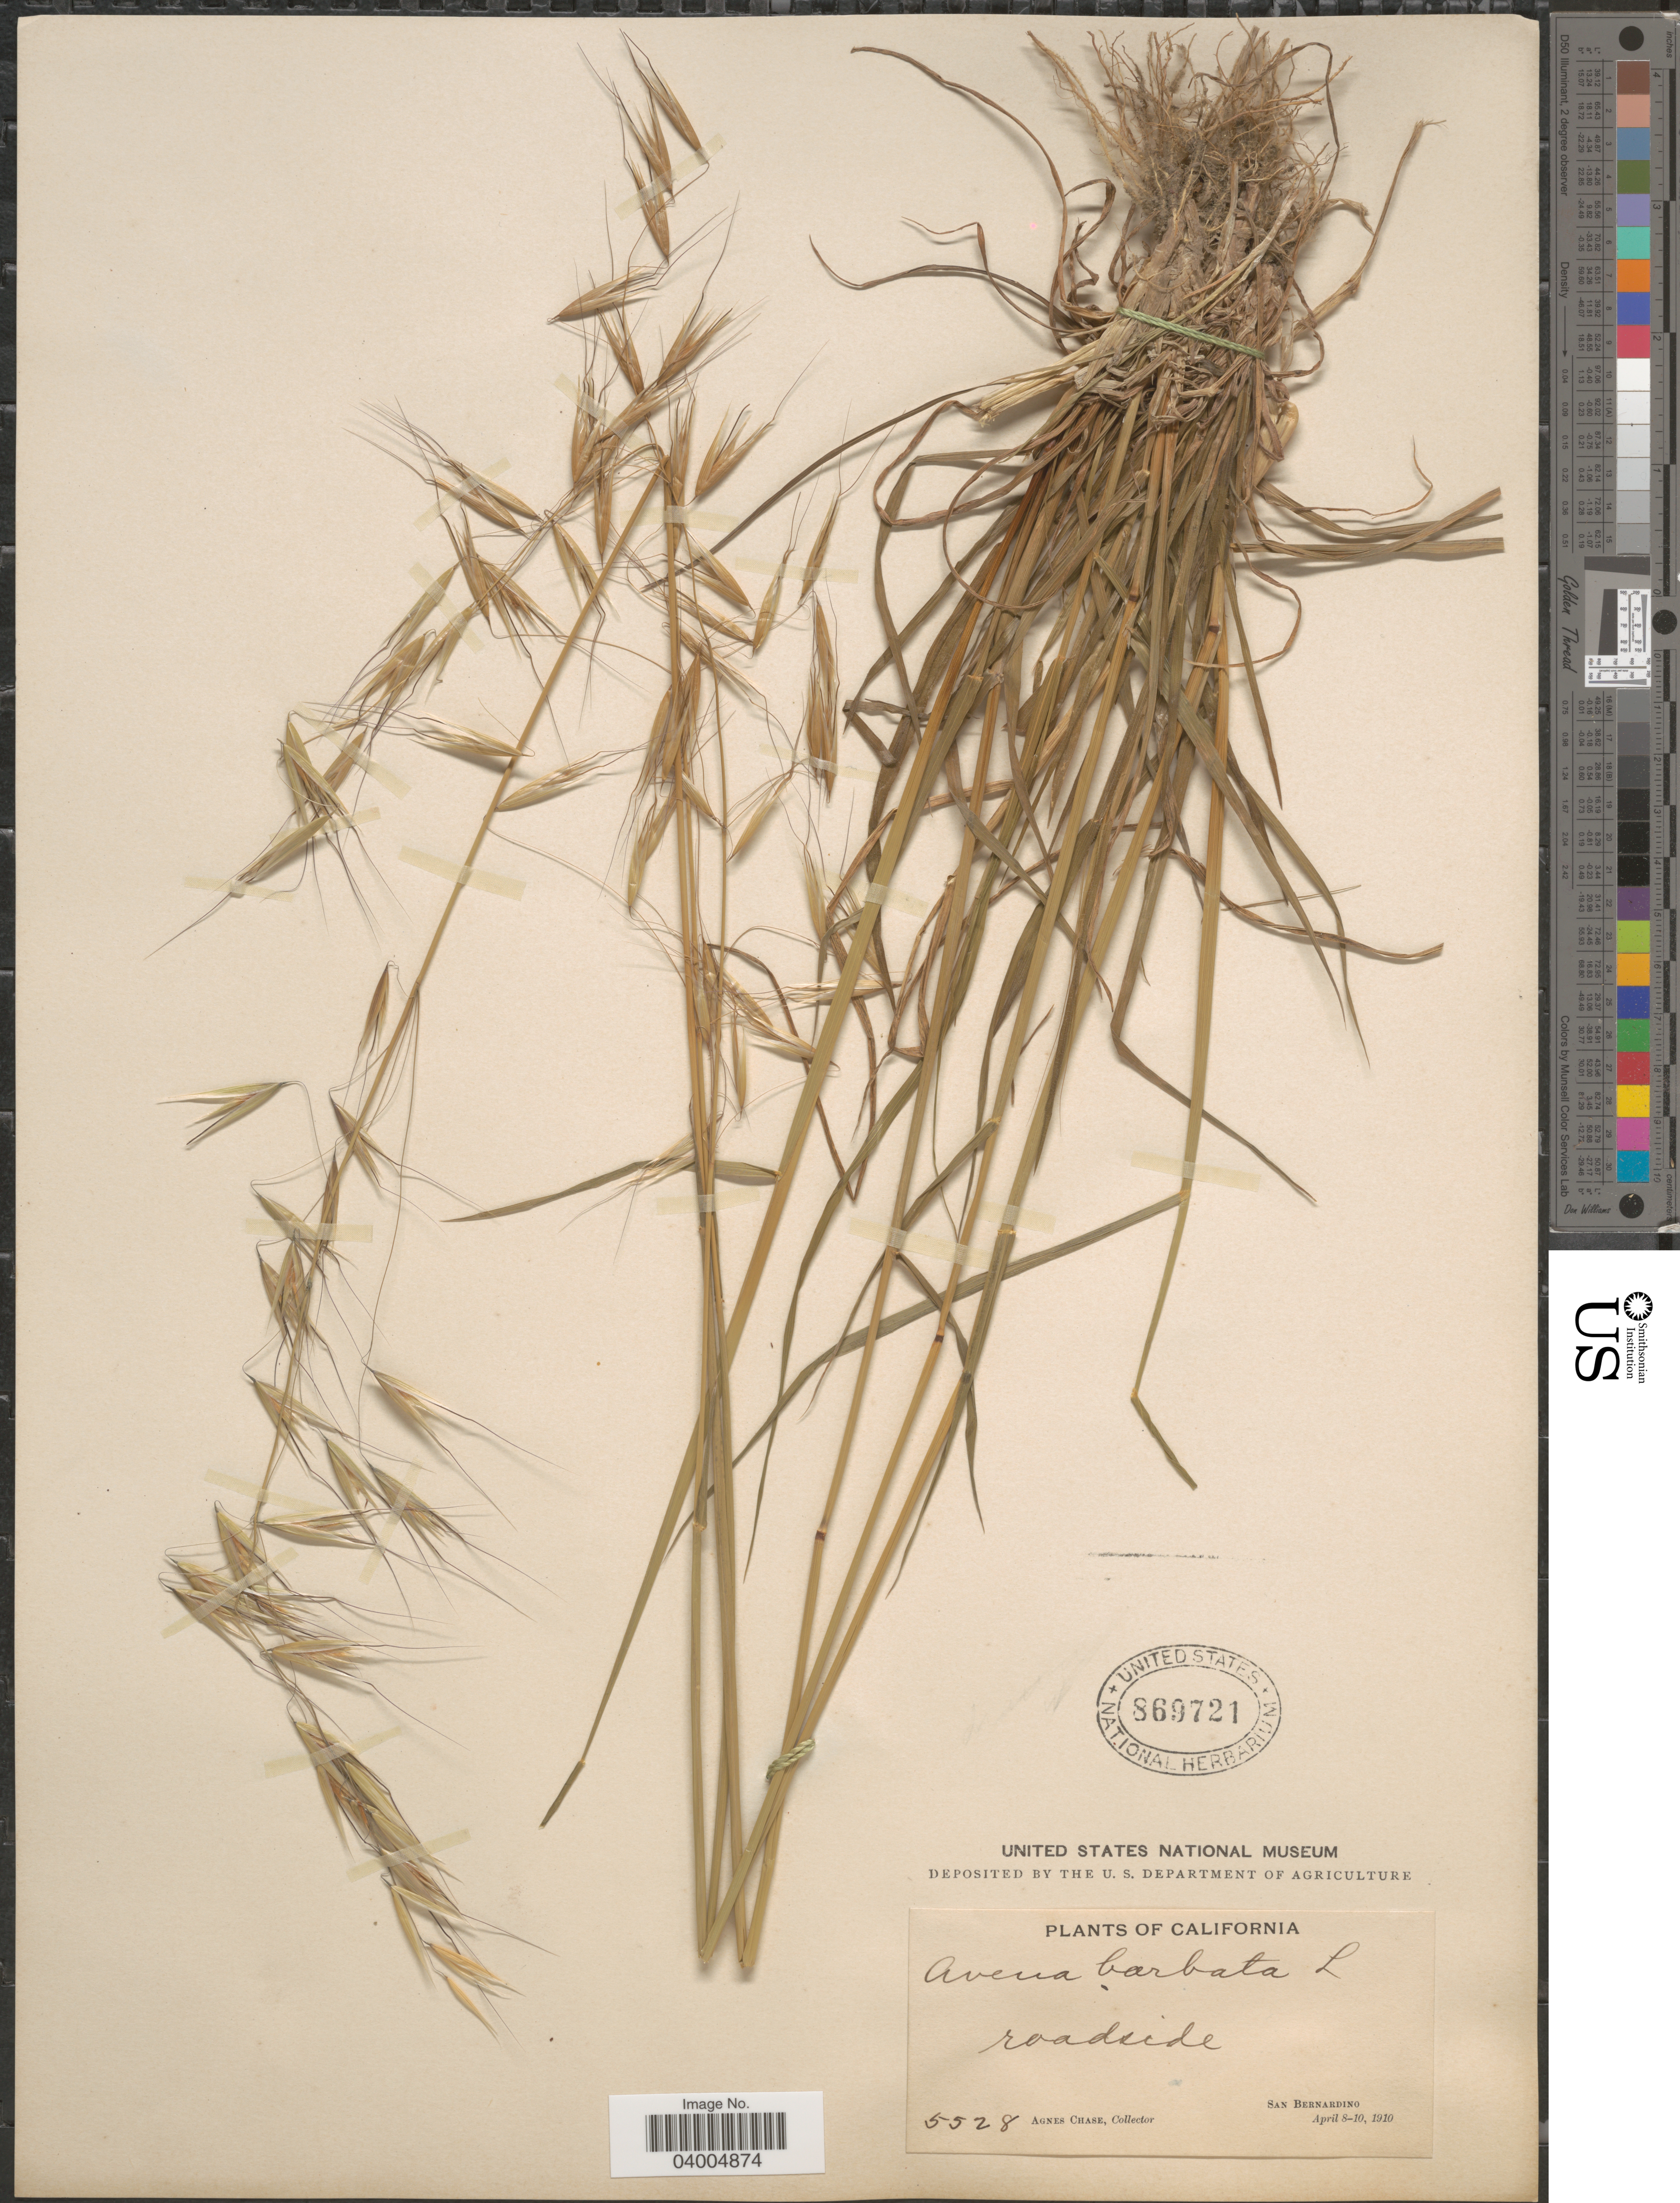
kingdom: Plantae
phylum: Tracheophyta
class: Liliopsida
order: Poales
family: Poaceae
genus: Avena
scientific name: Avena barbata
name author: Pott ex Link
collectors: A. Chase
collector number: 5528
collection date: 1910-04-08/1910-04-10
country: United States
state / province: California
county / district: San Bernardino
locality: San Bernardino.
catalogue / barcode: US 869721